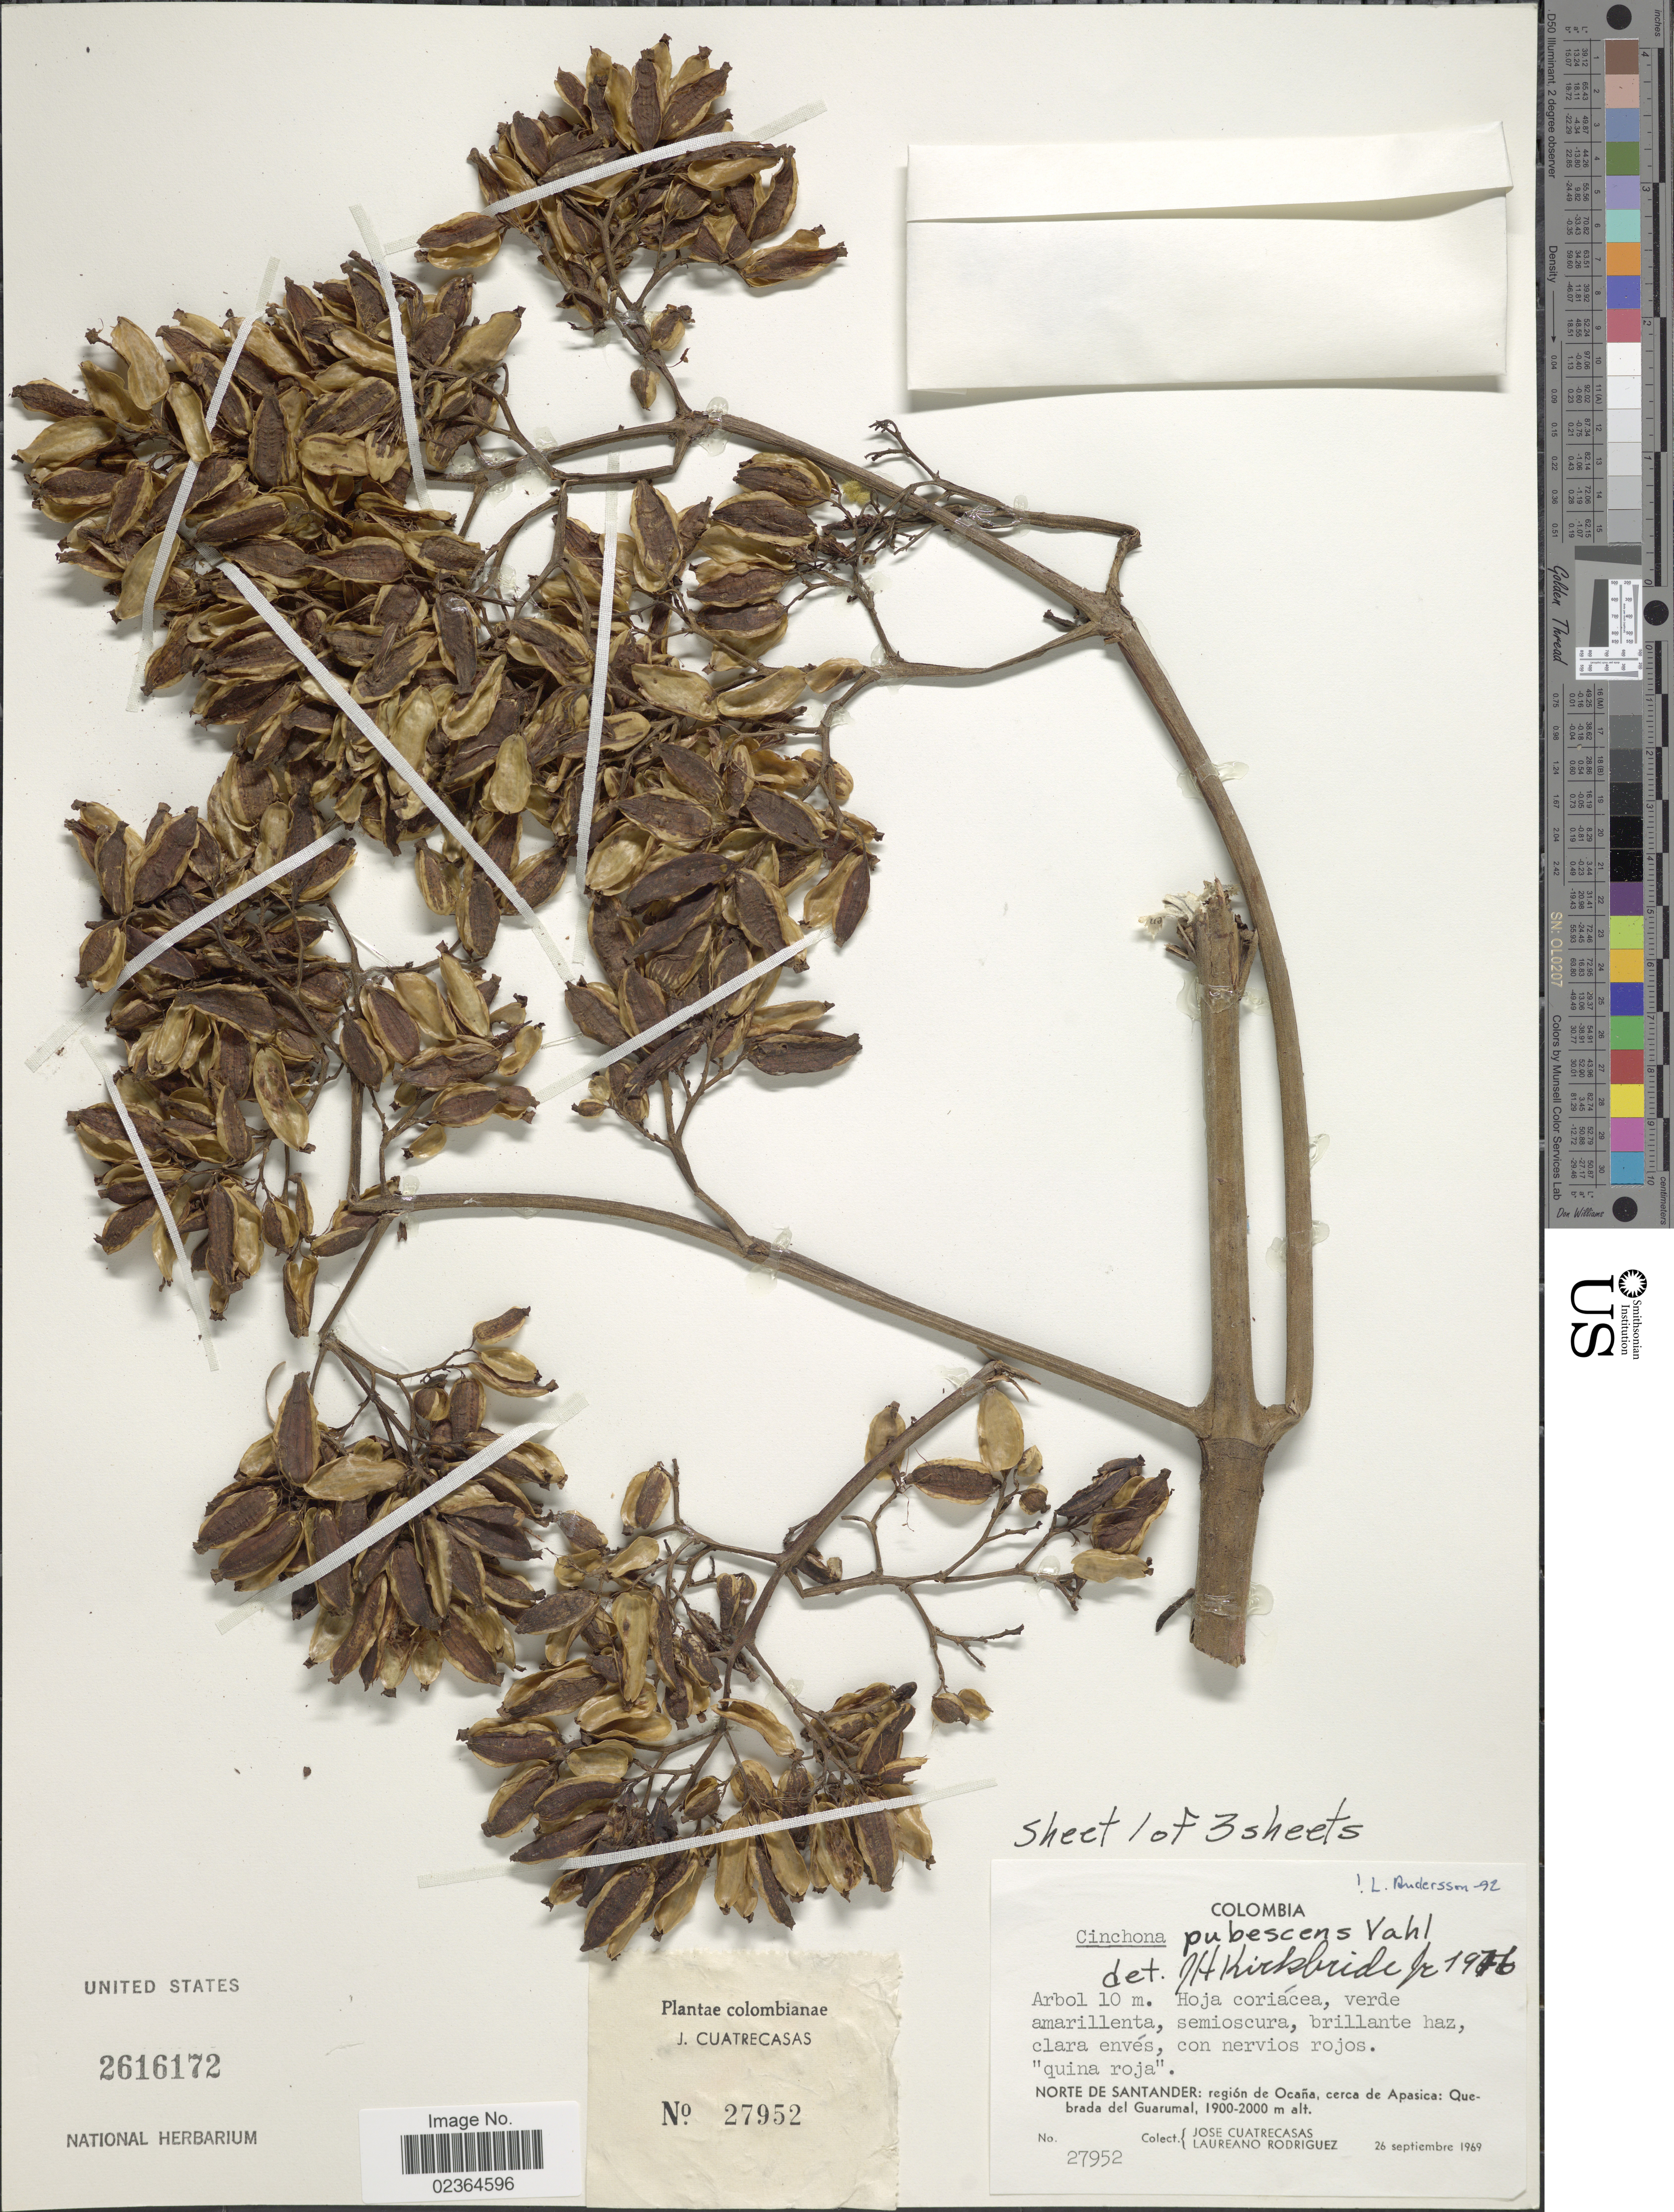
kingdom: Plantae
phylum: Tracheophyta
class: Magnoliopsida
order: Gentianales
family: Rubiaceae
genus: Cinchona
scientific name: Cinchona pubescens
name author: Vahl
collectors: J. Cuatrecasas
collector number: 27952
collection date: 1969-09-26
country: Colombia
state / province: Norte de Santander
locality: Región de Ocaña, cerca de Apasica: Quebrada del Guarumal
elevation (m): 1900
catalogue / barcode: US 2616172